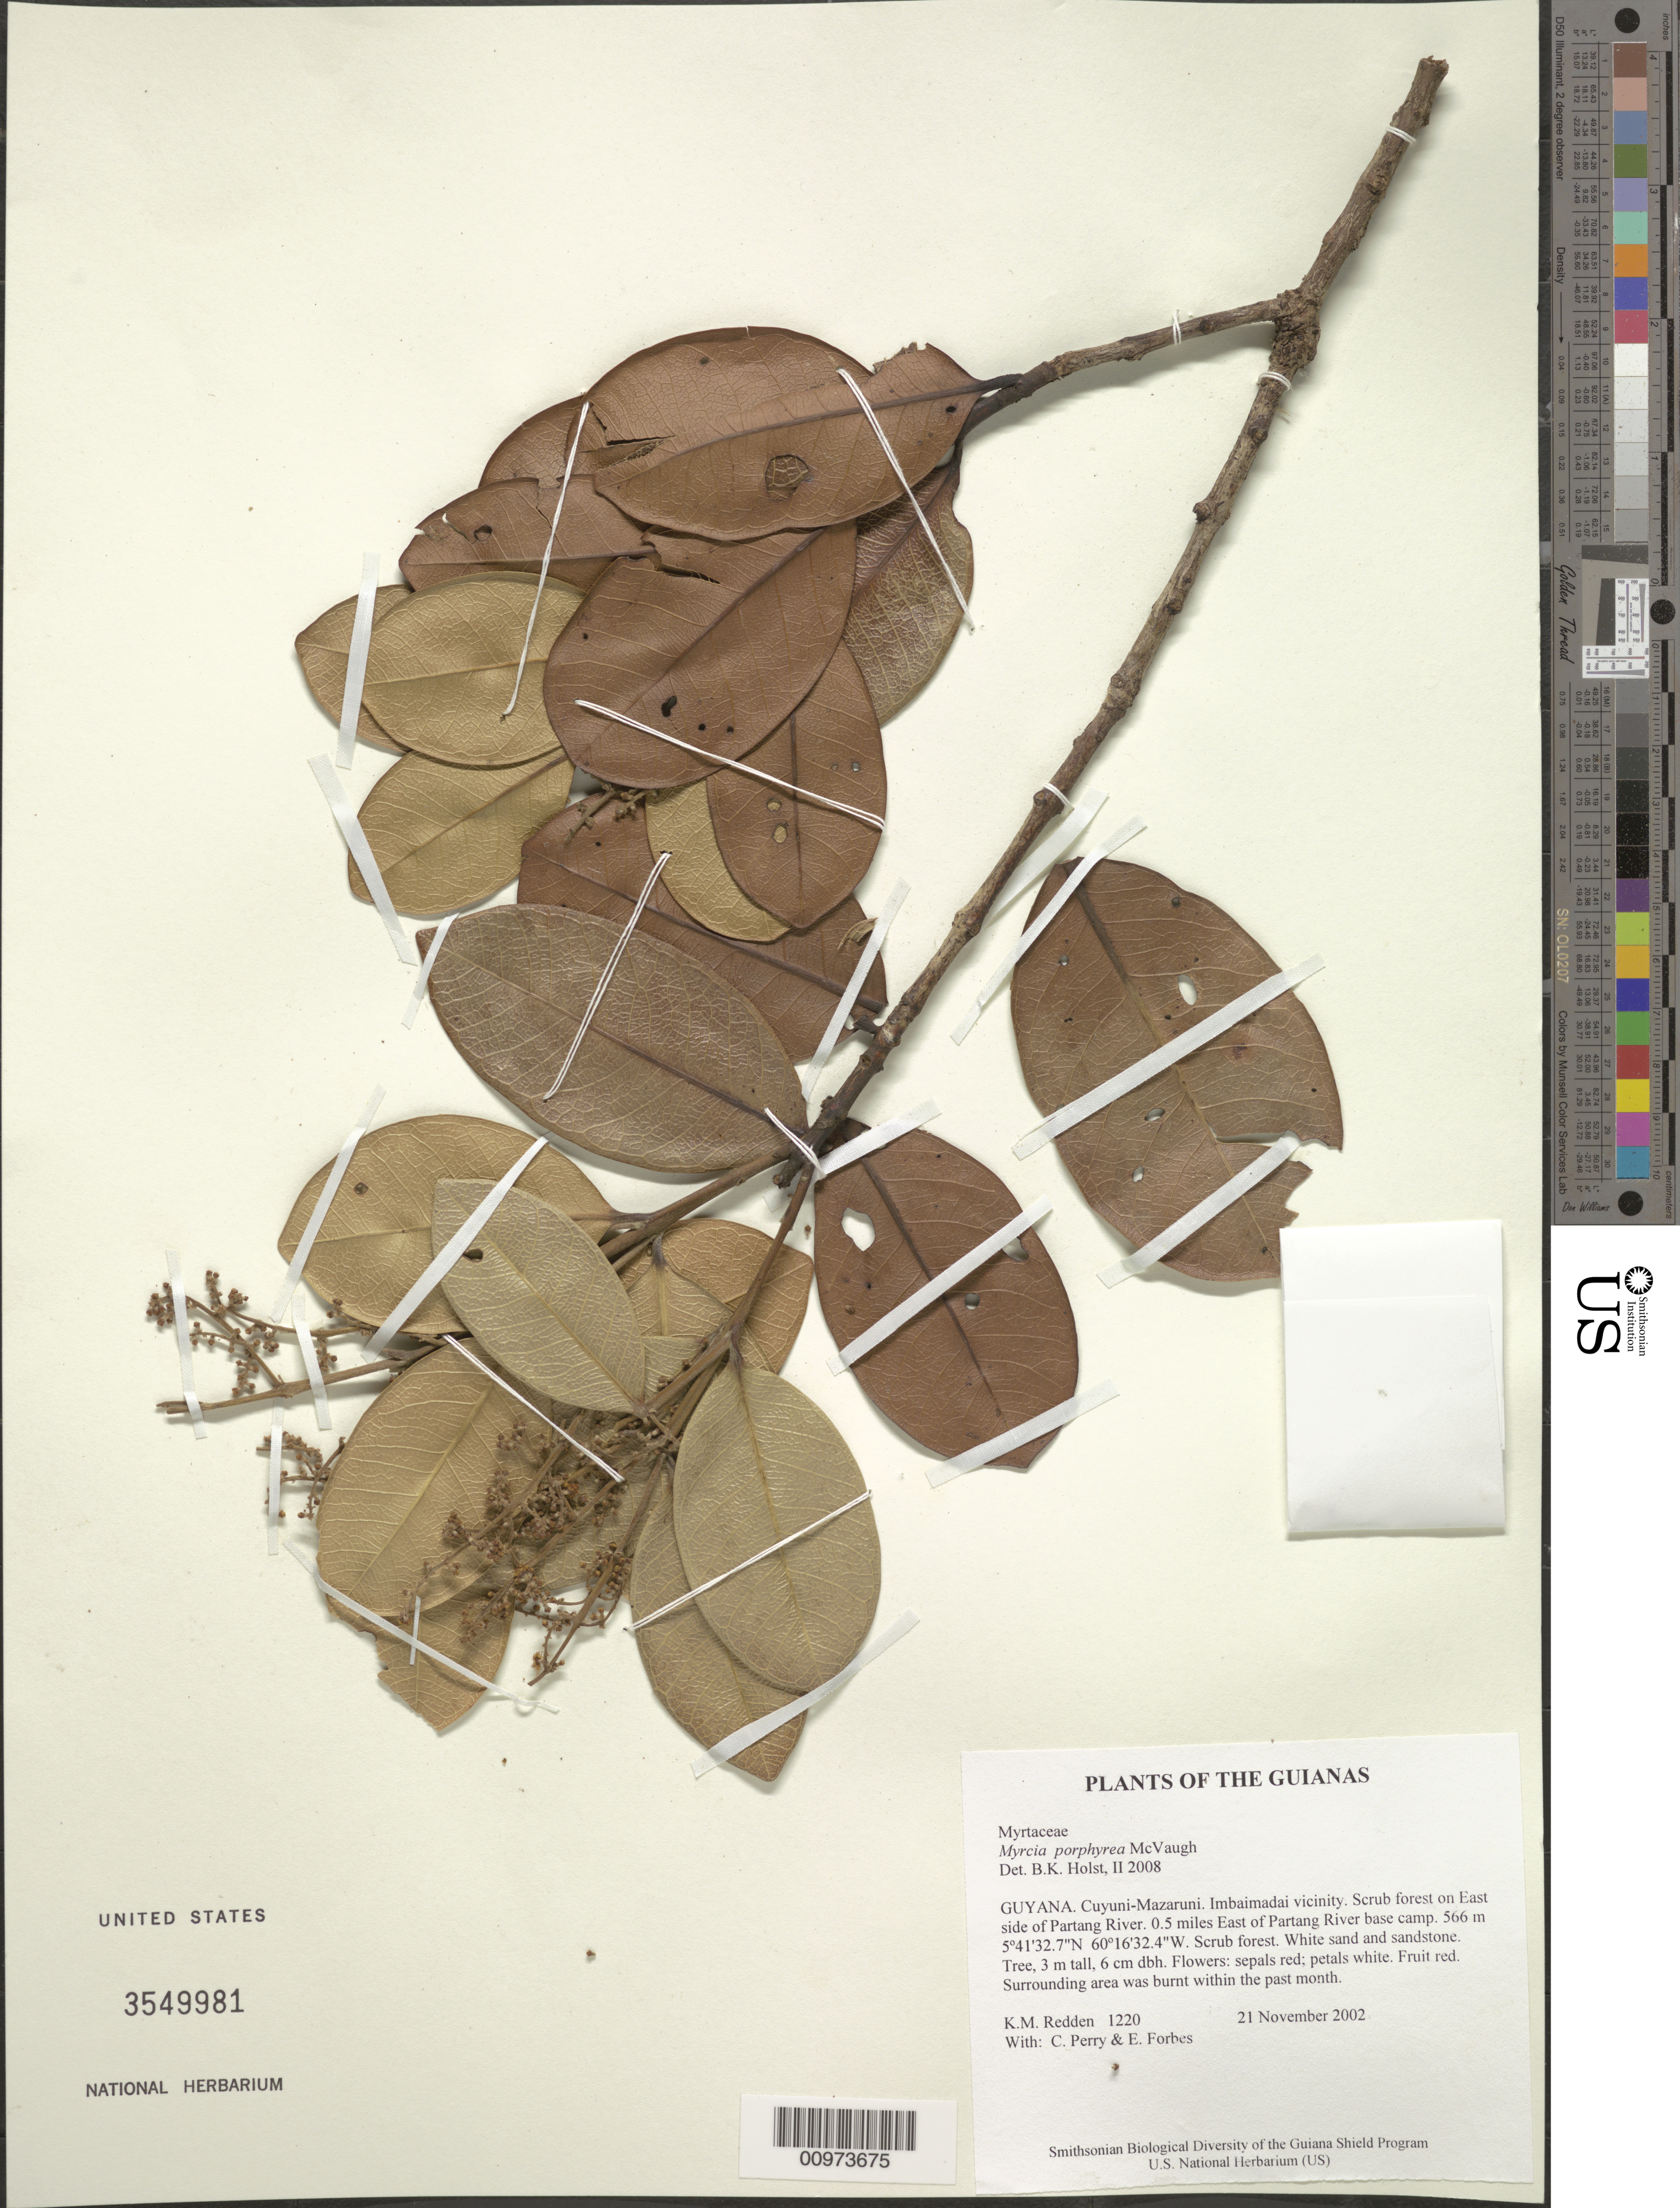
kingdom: Plantae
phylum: Tracheophyta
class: Magnoliopsida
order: Myrtales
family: Myrtaceae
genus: Myrcia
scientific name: Myrcia porphyrea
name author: McVaugh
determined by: Holst, Bruce K.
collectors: K. M. Redden, C. Perry & E. Forbes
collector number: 1220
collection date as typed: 21 November 2002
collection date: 2002-11-21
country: Guyana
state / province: Cuyuni-Mazaruni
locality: Imbaimadai vicinity. Scrub forest on East side of Partang River. 0.5 miles East of Partang River base camp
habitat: Scrub forest. White sand and sandstone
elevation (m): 566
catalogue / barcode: US 3549981